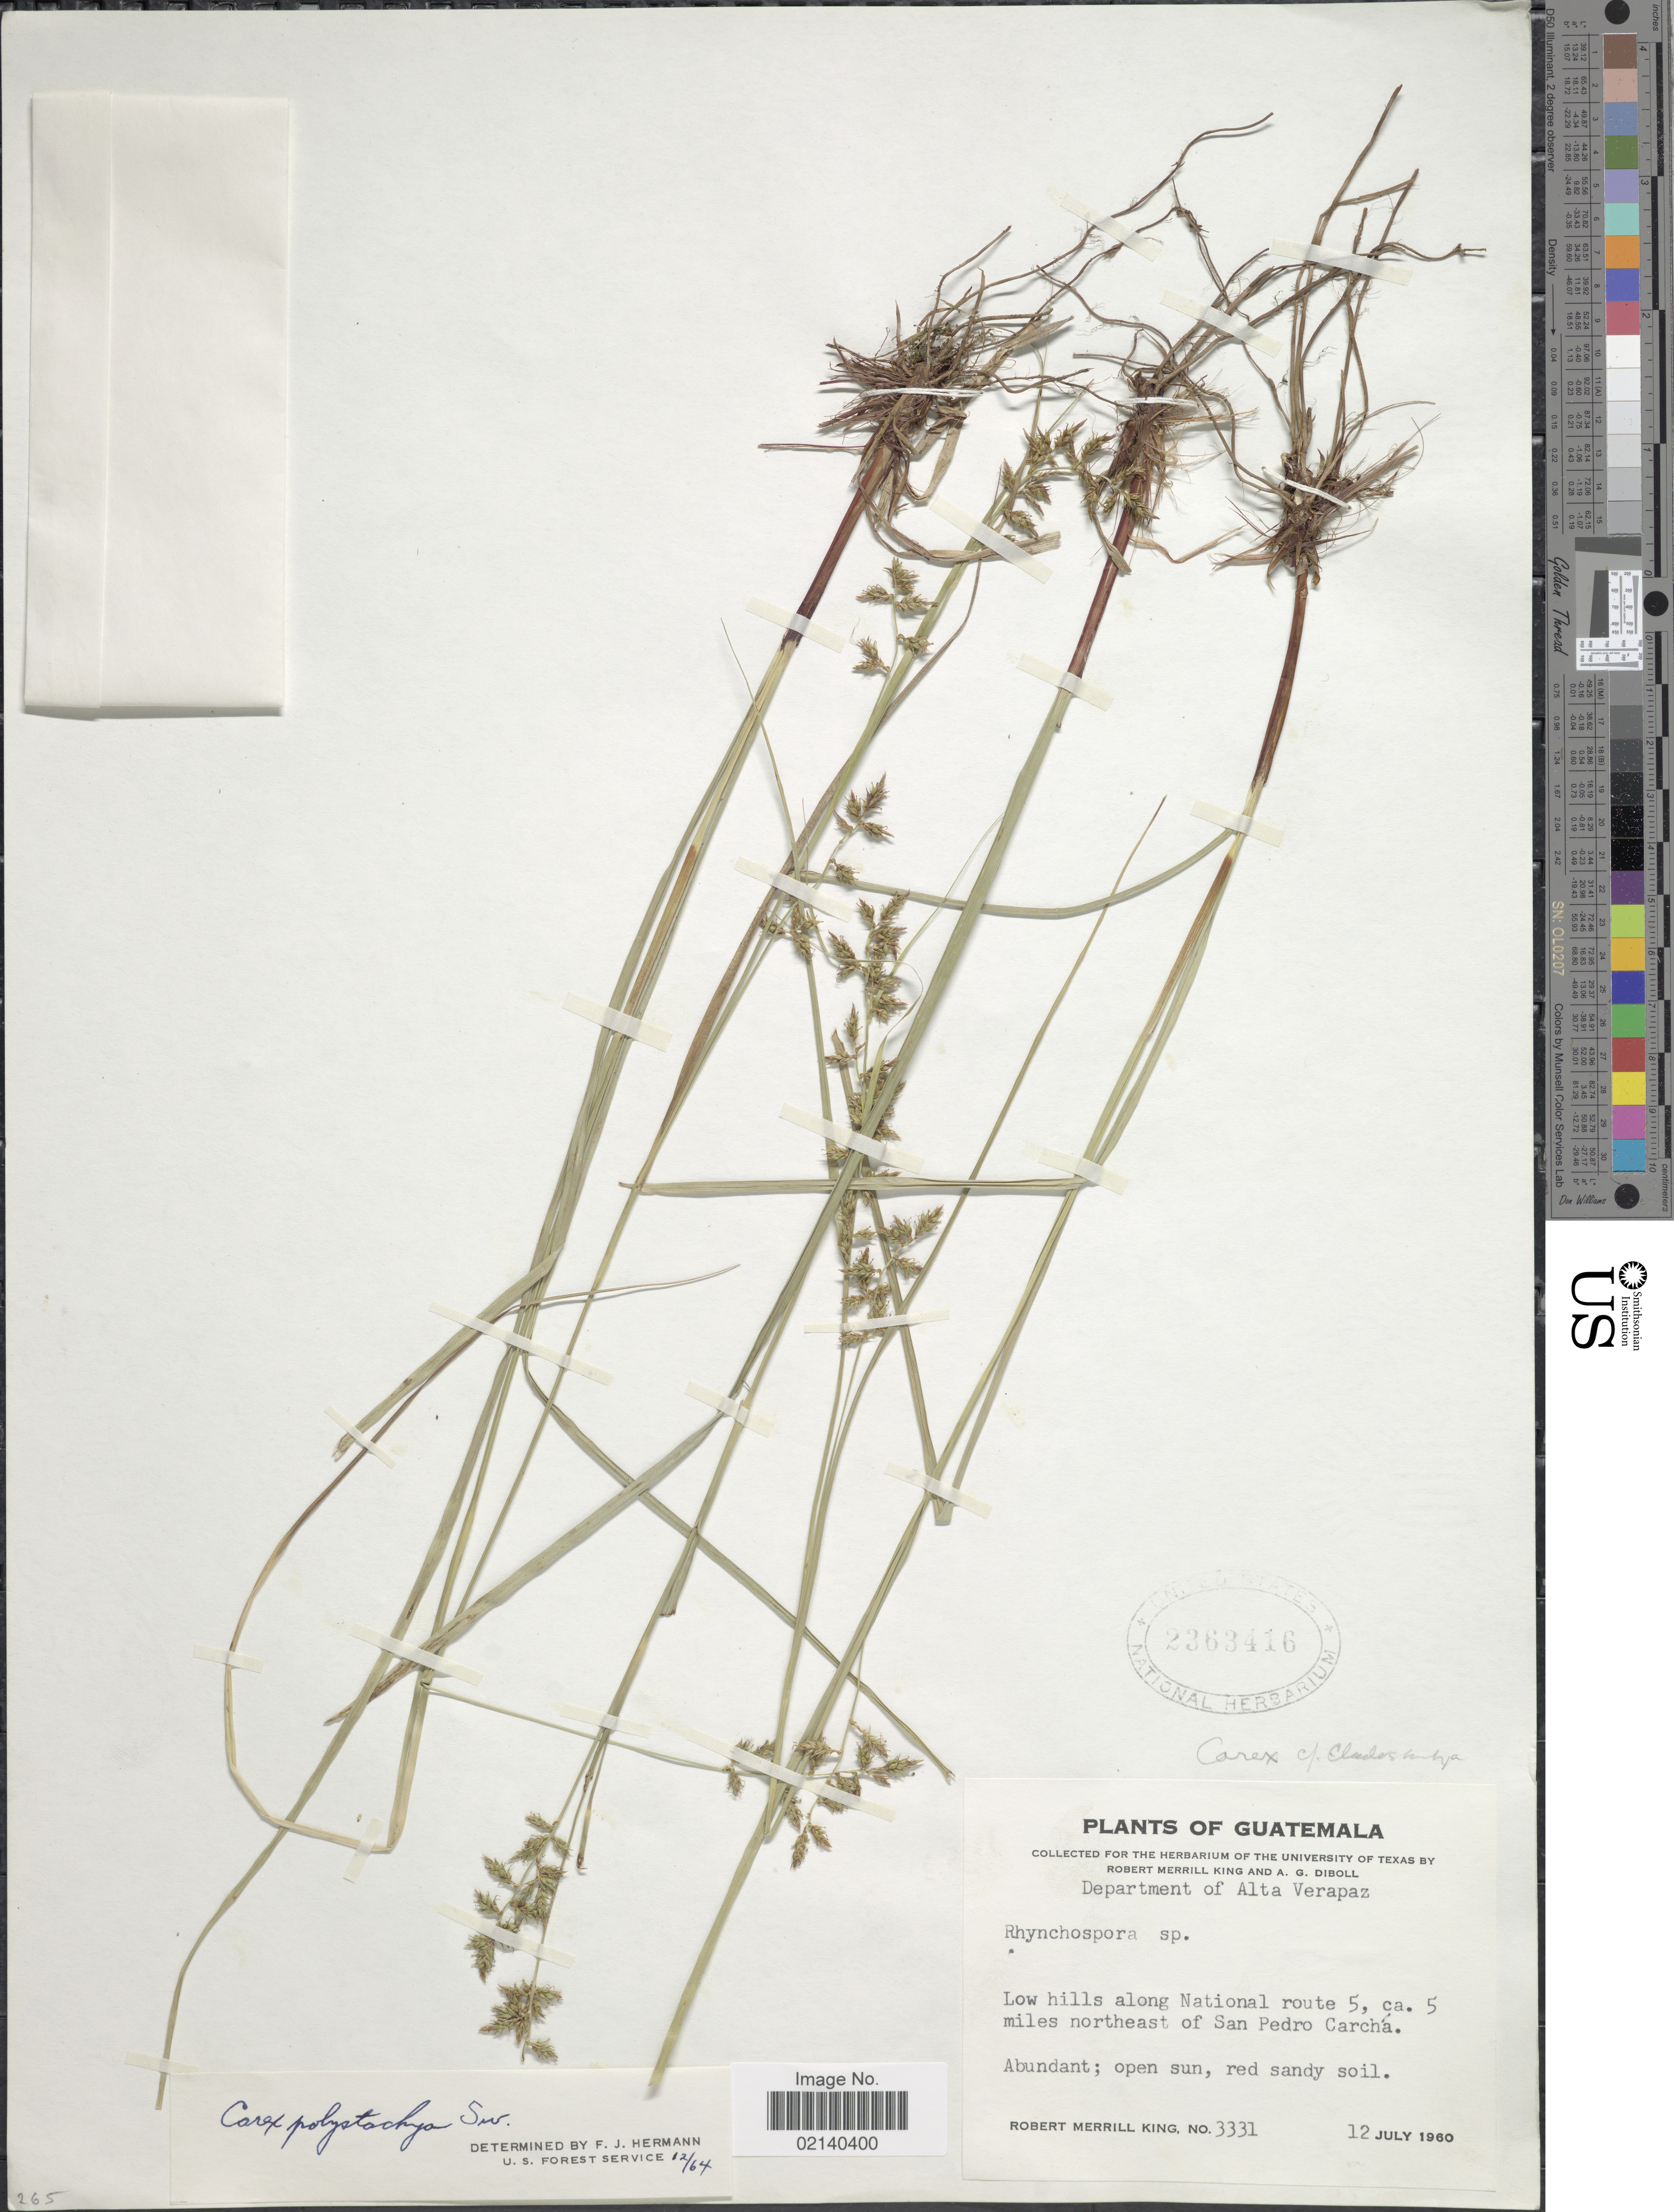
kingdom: Plantae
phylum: Tracheophyta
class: Liliopsida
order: Poales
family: Cyperaceae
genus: Carex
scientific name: Carex polystachya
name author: Sw. ex Wahlenb.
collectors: R. M. King & A. Diboll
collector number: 3331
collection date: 1960-07-12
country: Guatemala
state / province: Alta Verapaz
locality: Low hills along National route 5, ca. 5 miles northeast of San Pedro Carcha.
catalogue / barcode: US 2363416